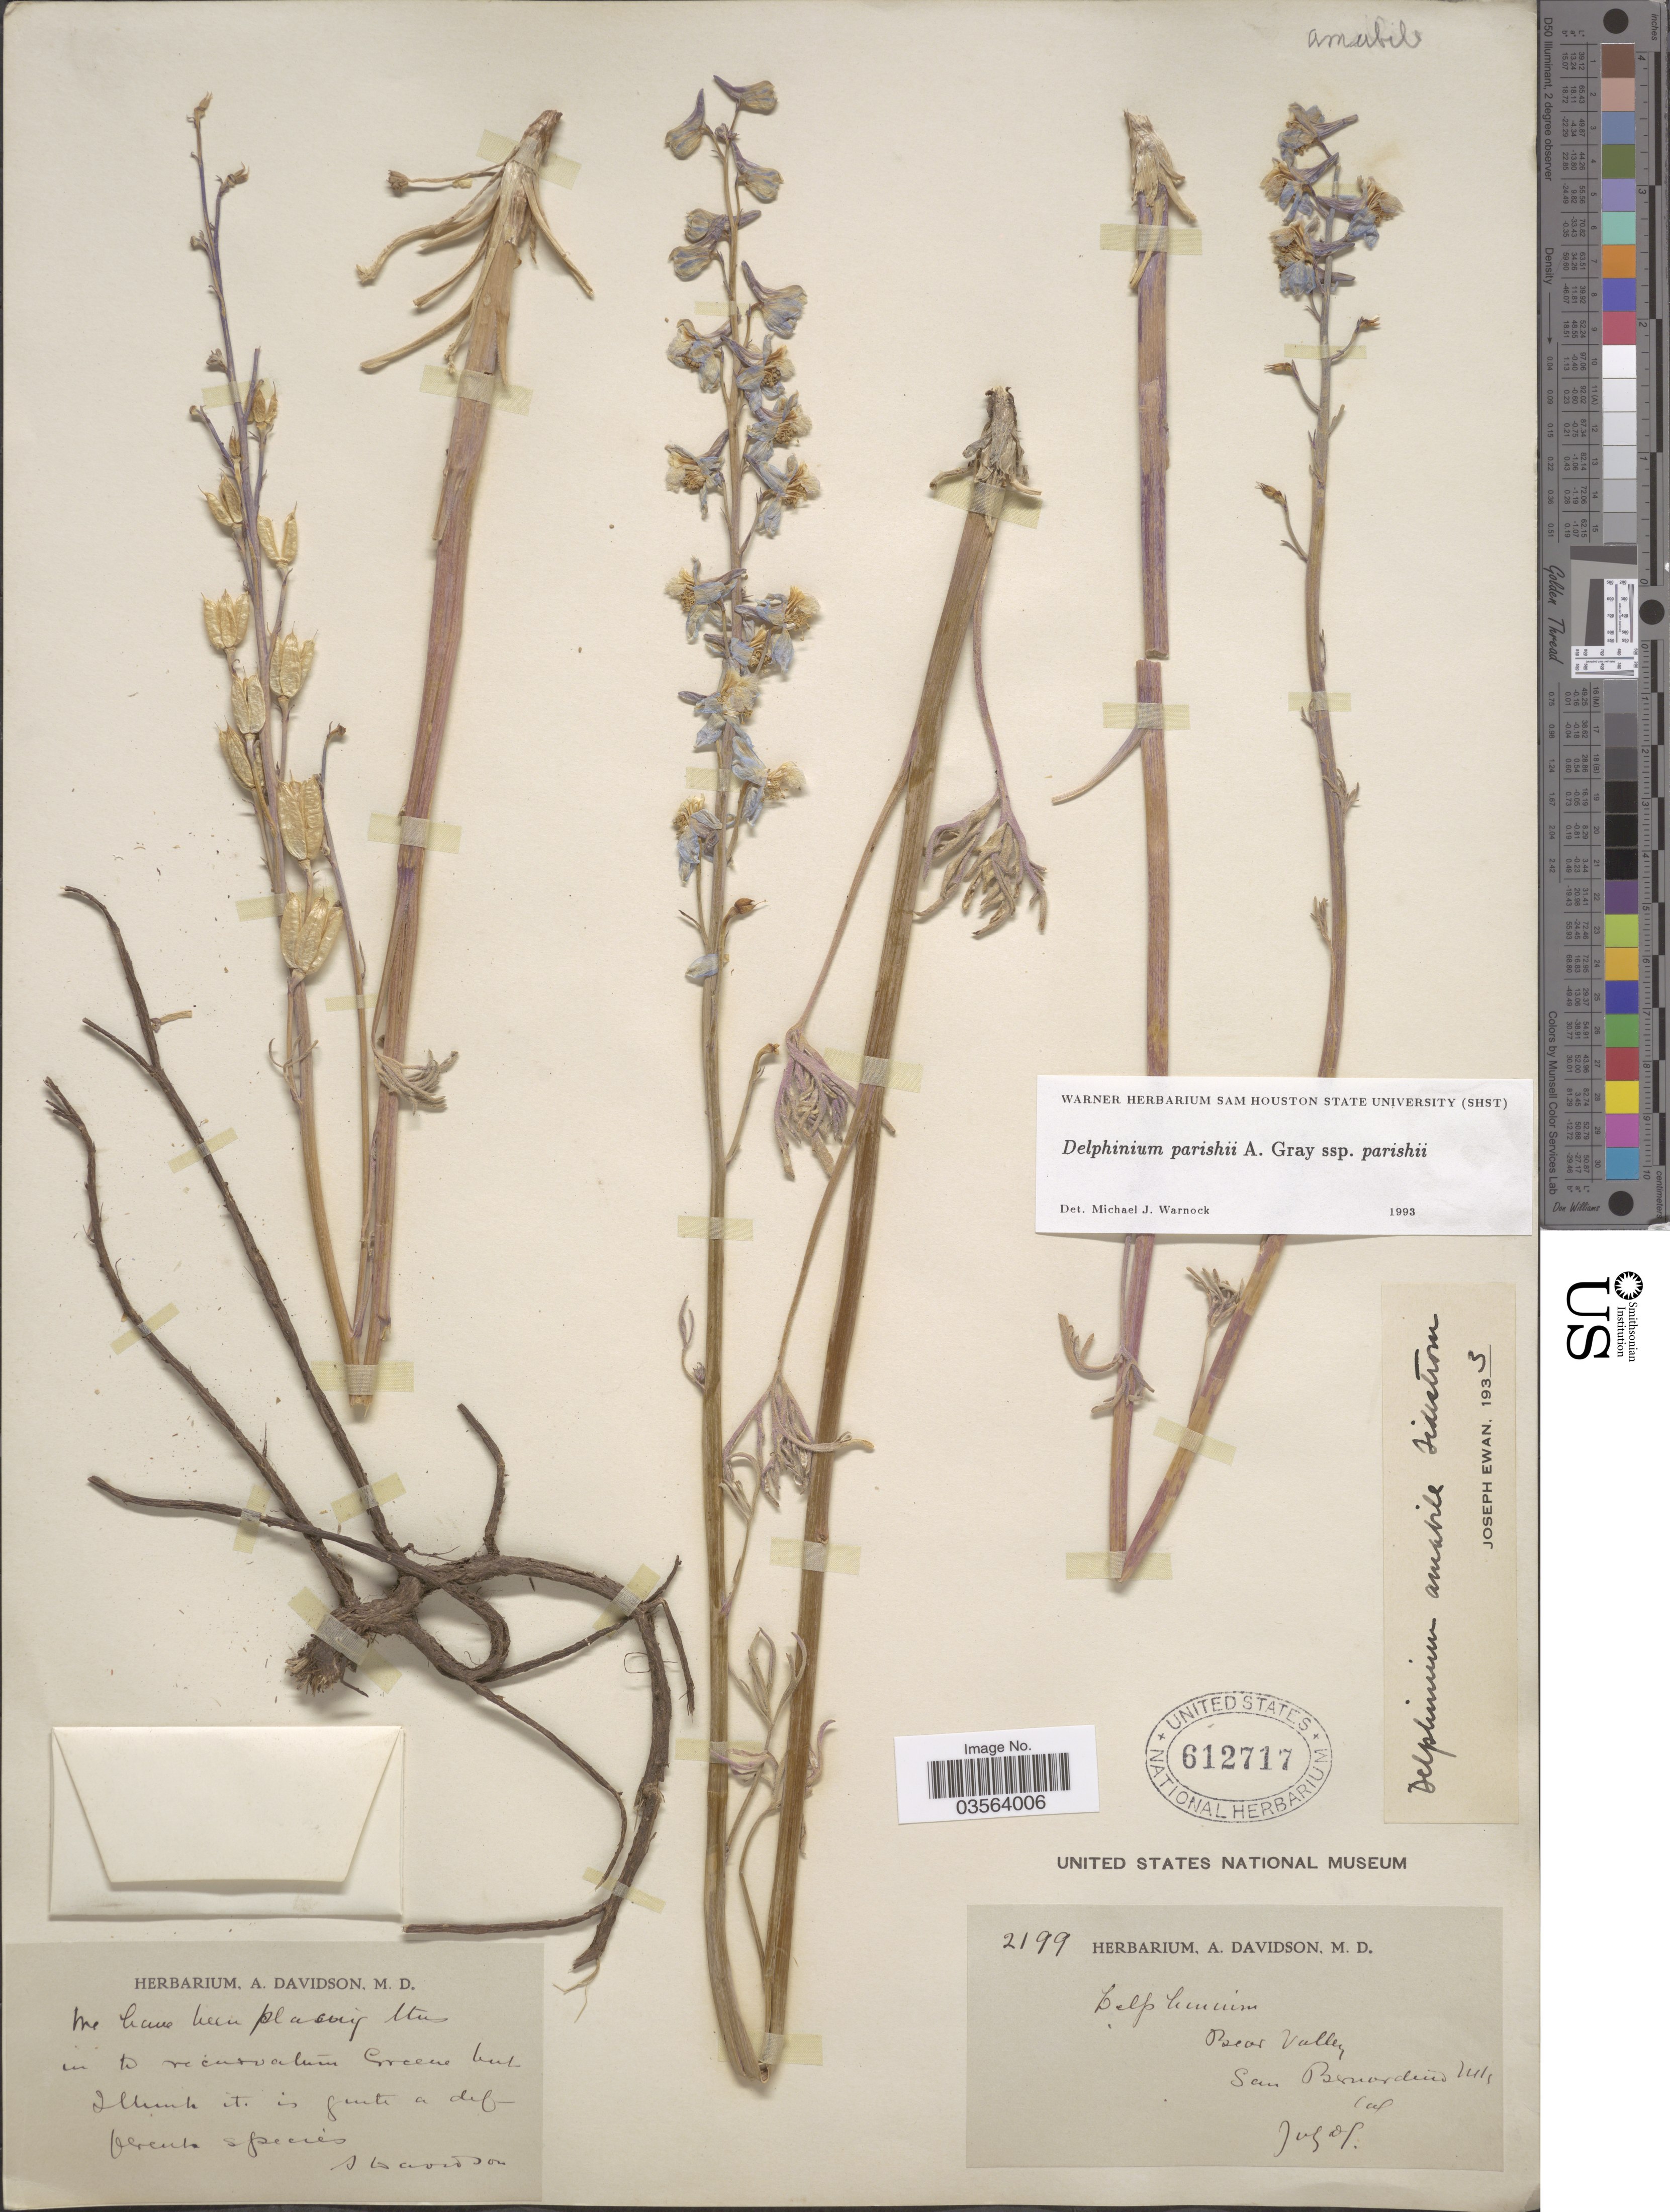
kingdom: Plantae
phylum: Tracheophyta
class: Magnoliopsida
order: Ranunculales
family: Ranunculaceae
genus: Delphinium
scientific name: Delphinium parishii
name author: A. Gray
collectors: A. Davidson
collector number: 2199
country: United States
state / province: California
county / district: San Bernardino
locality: Bear Valley. San Bernardino Mts.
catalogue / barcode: US 612717